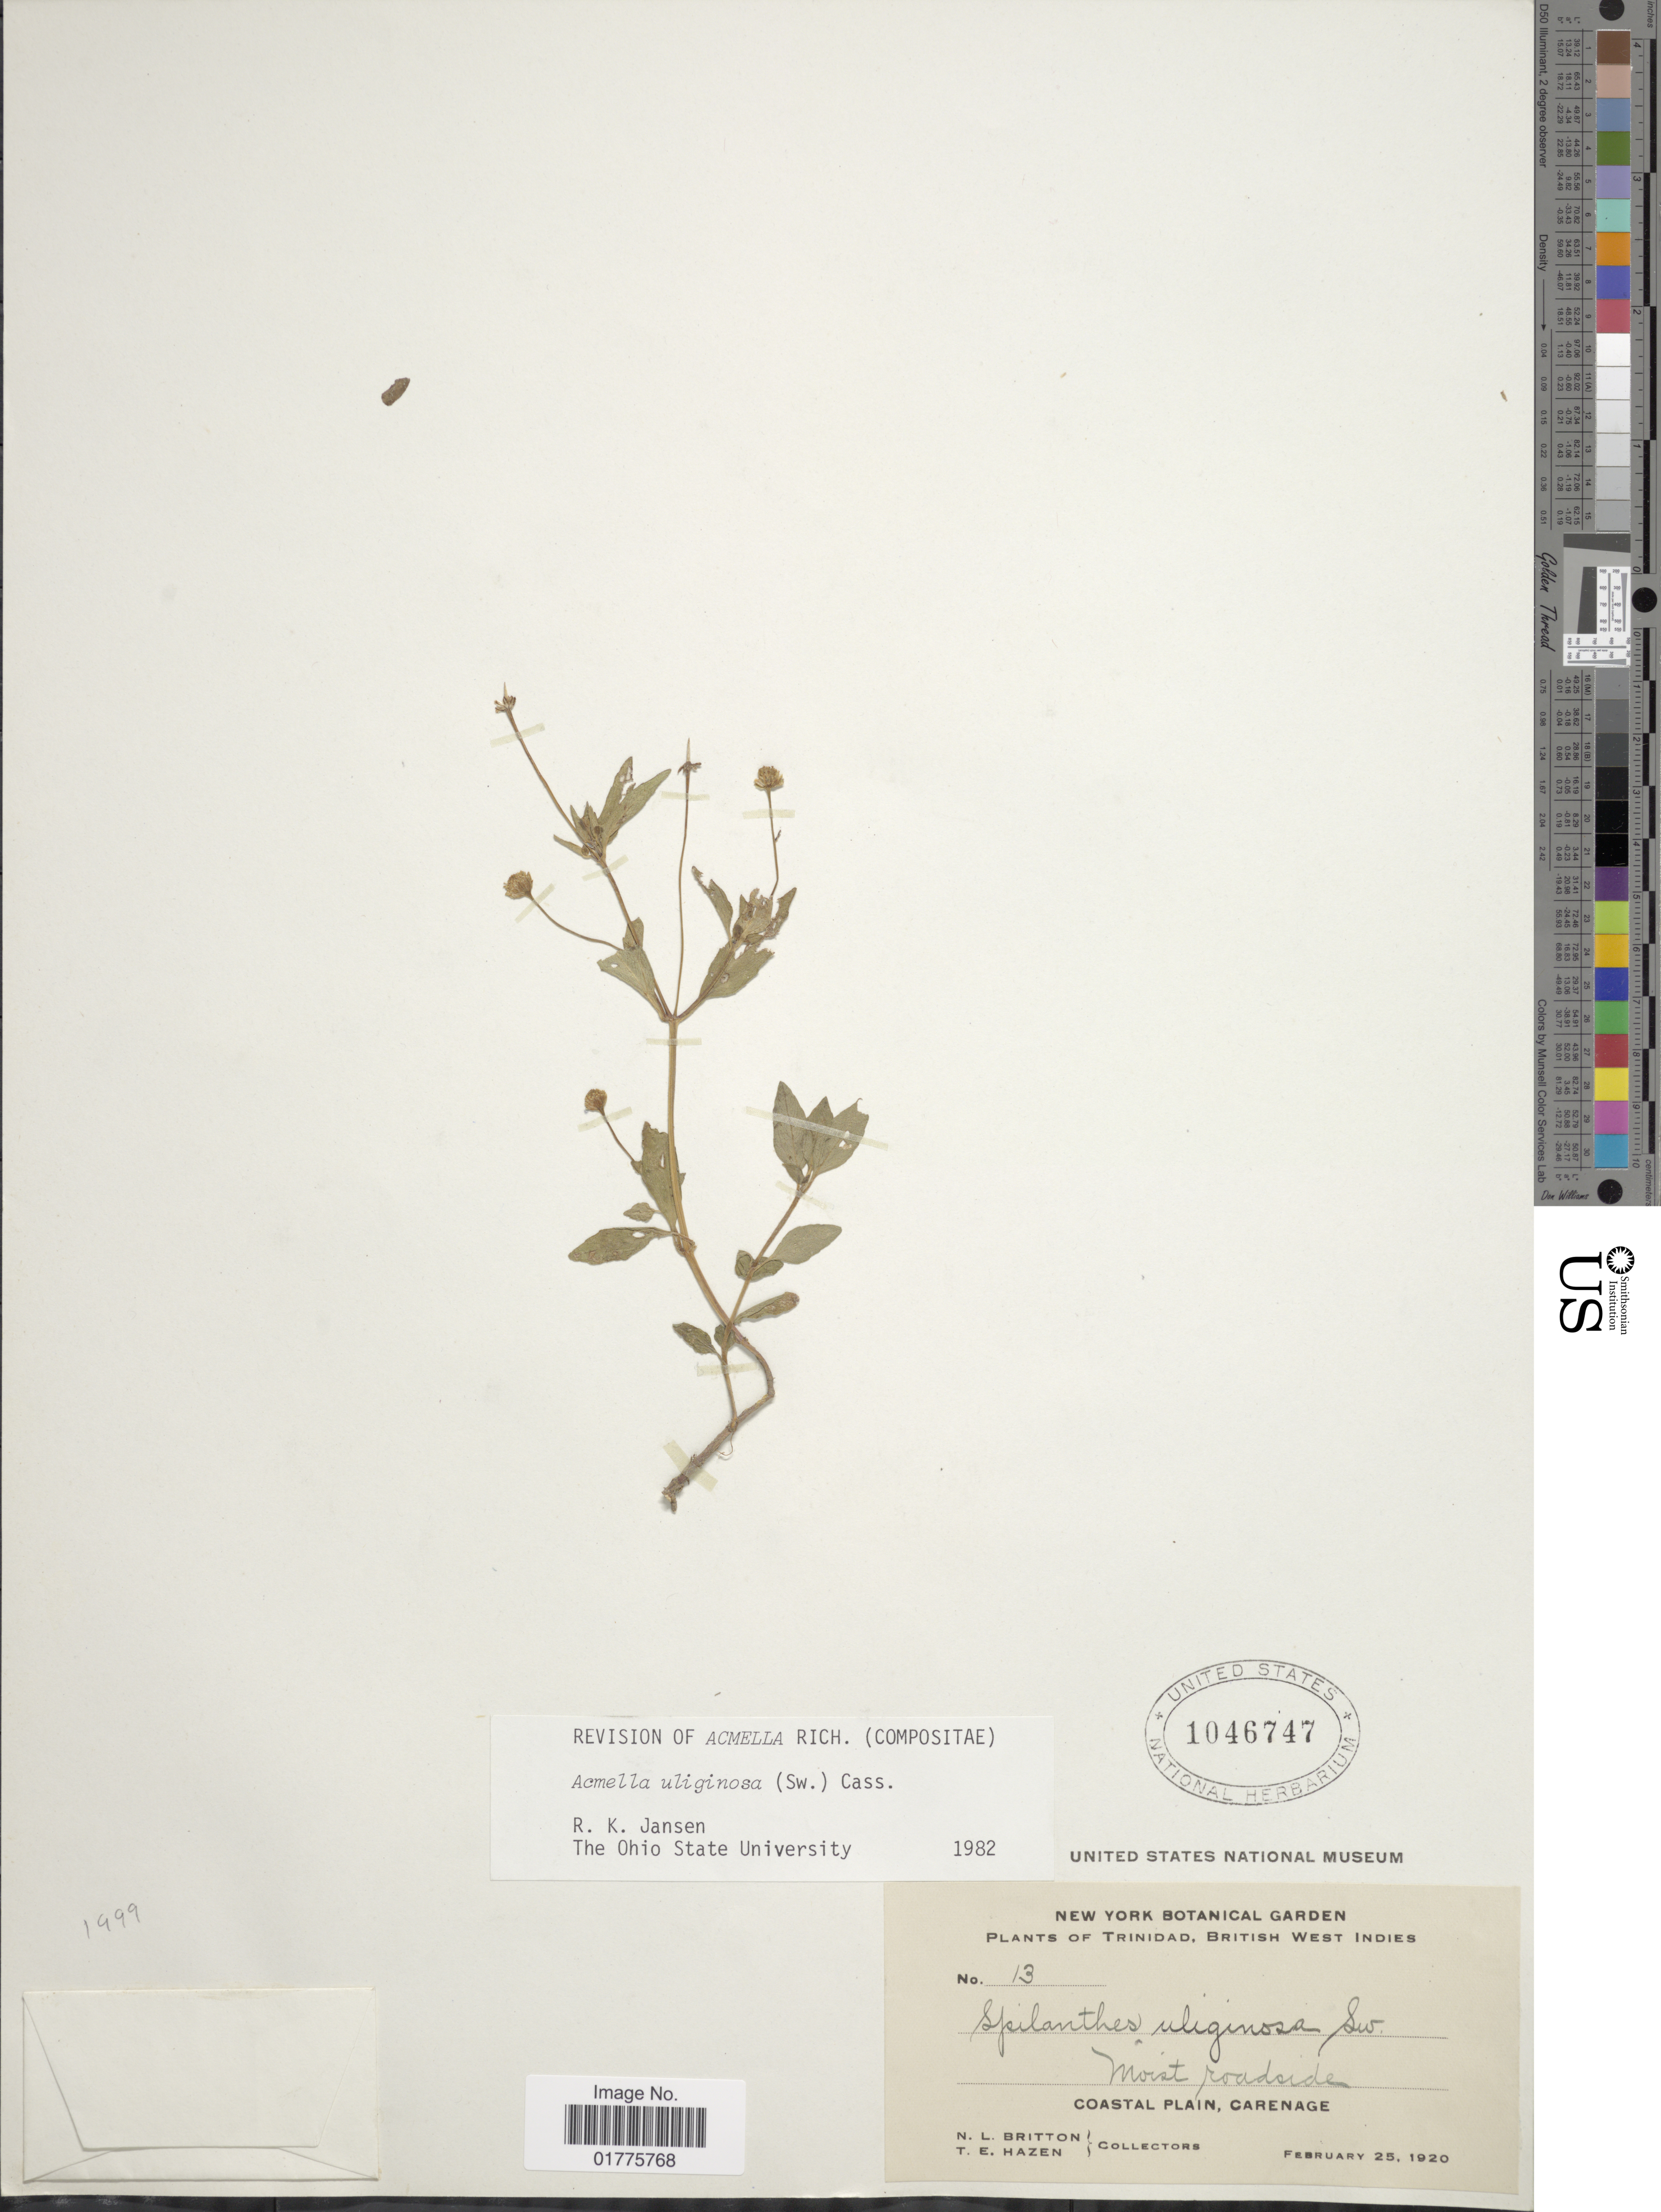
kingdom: Plantae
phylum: Tracheophyta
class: Magnoliopsida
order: Asterales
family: Asteraceae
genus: Acmella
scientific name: Acmella uliginosa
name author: (Sw.) Cass.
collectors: N. Britton & T. E. Hazen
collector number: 13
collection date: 1920-02-25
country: Trinidad and Tobago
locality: British West Indies, moist roadside, Coastal Plain, Carenage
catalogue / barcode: US 1046747